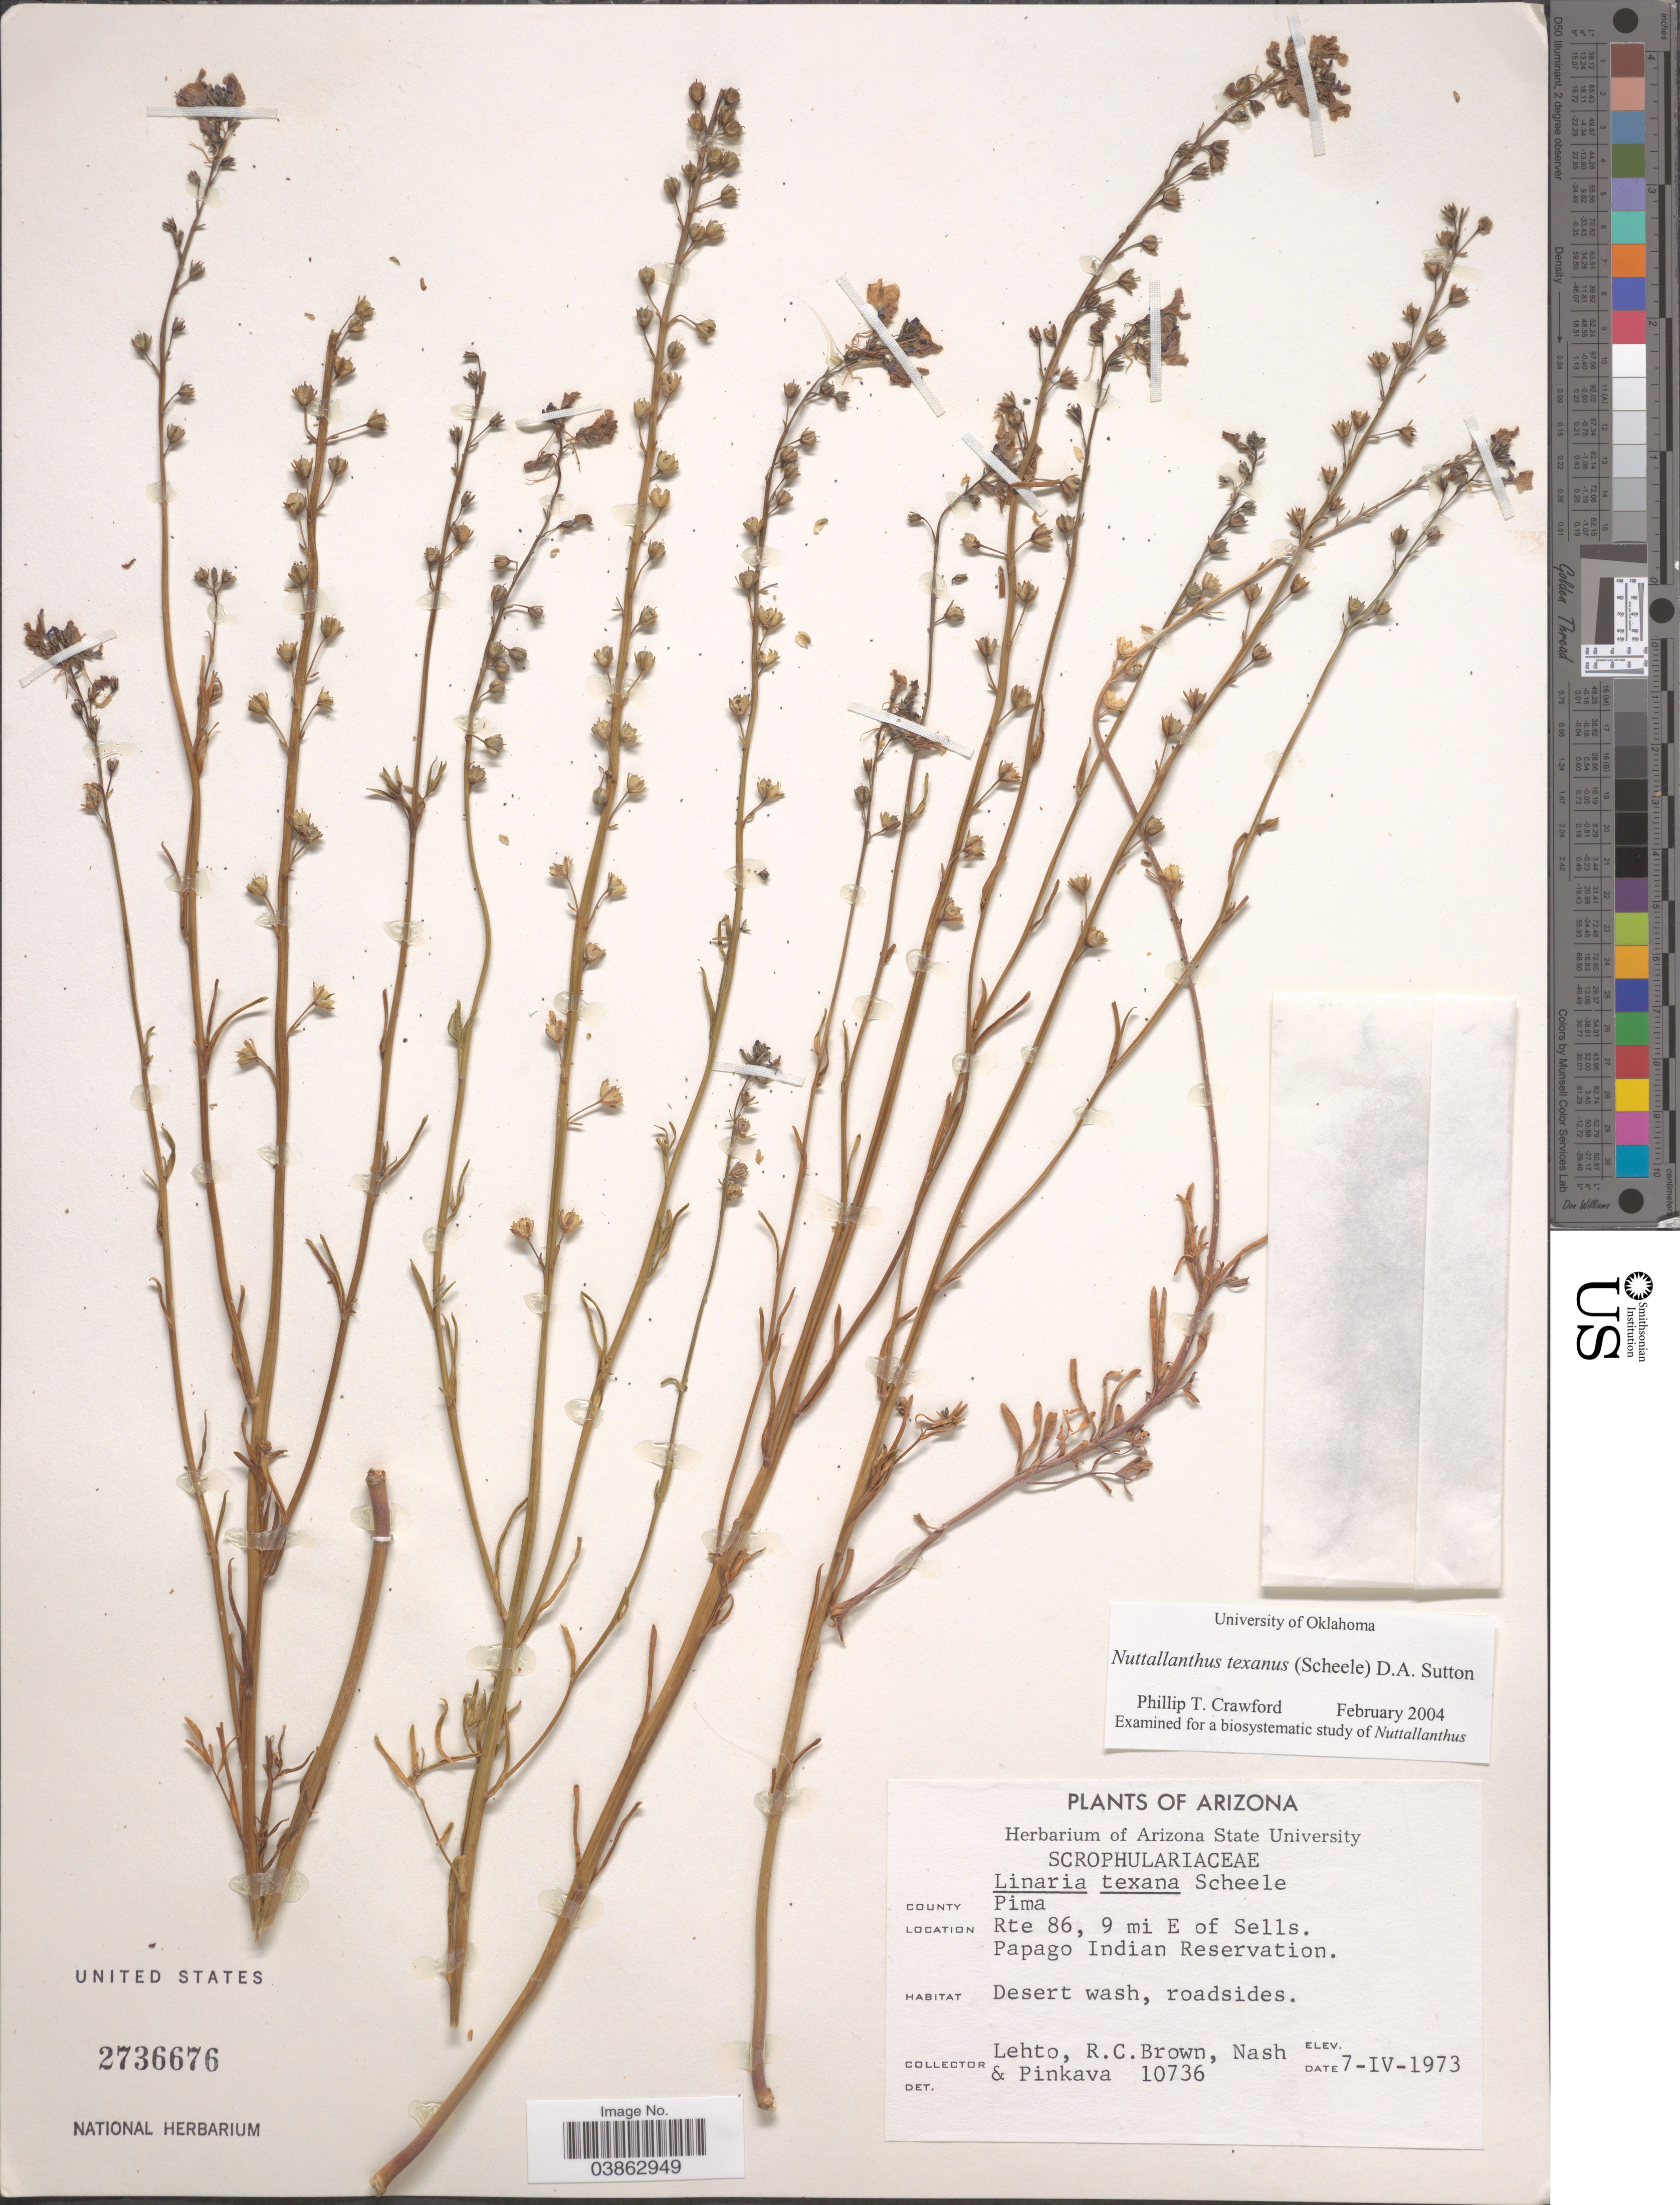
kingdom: Plantae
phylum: Tracheophyta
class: Magnoliopsida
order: Lamiales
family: Plantaginaceae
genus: Linaria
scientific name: Linaria texana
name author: Scheele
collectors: -. Lehto, R. C. Brown, -- Nash & -. Pinkava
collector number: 10736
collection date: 1973-04-07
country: United States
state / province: Arizona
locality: County Pima. Rte 86, 9 mi E of Sells. Papago Indian Reservation.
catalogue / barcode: US 2736676